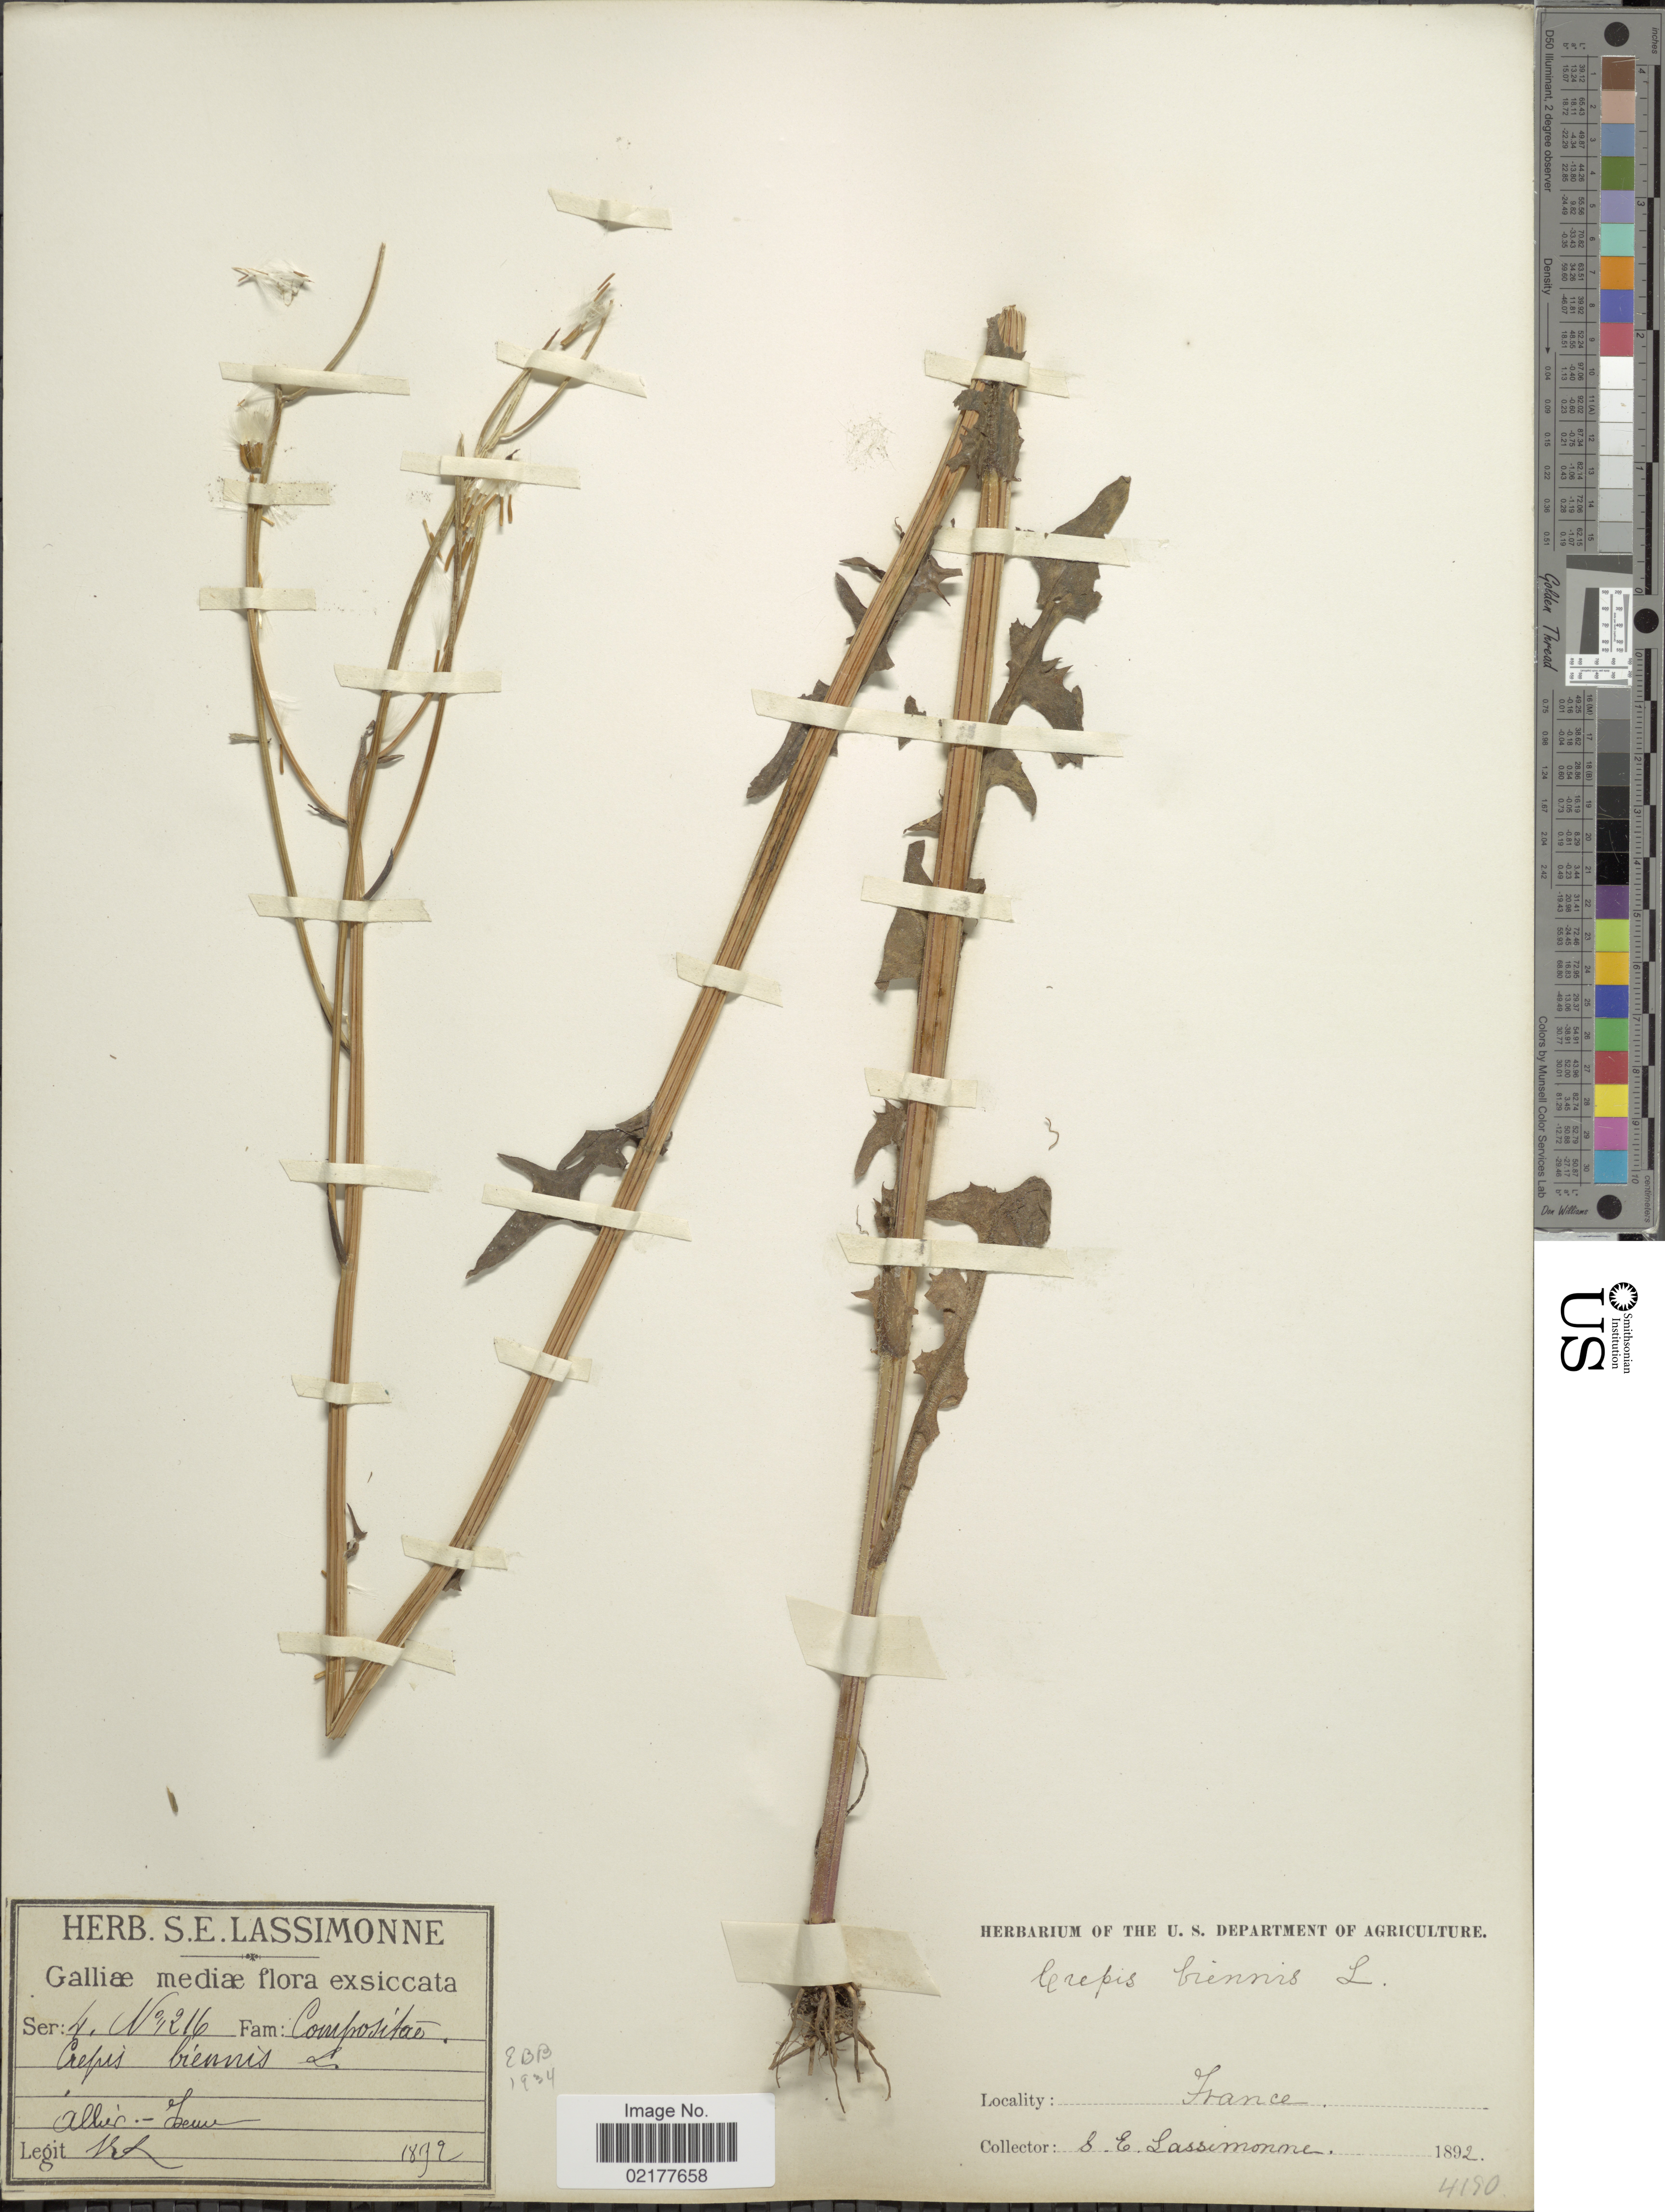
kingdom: Plantae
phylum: Tracheophyta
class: Magnoliopsida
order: Asterales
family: Asteraceae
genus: Crepis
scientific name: Crepis biennis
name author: L.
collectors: S. Lassimonne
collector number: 216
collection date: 1892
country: France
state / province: Auvergne-Rhône-Alpes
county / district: Allier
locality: Galliæ mediæ [Central France]. Allier - Yseure [Yzeure].